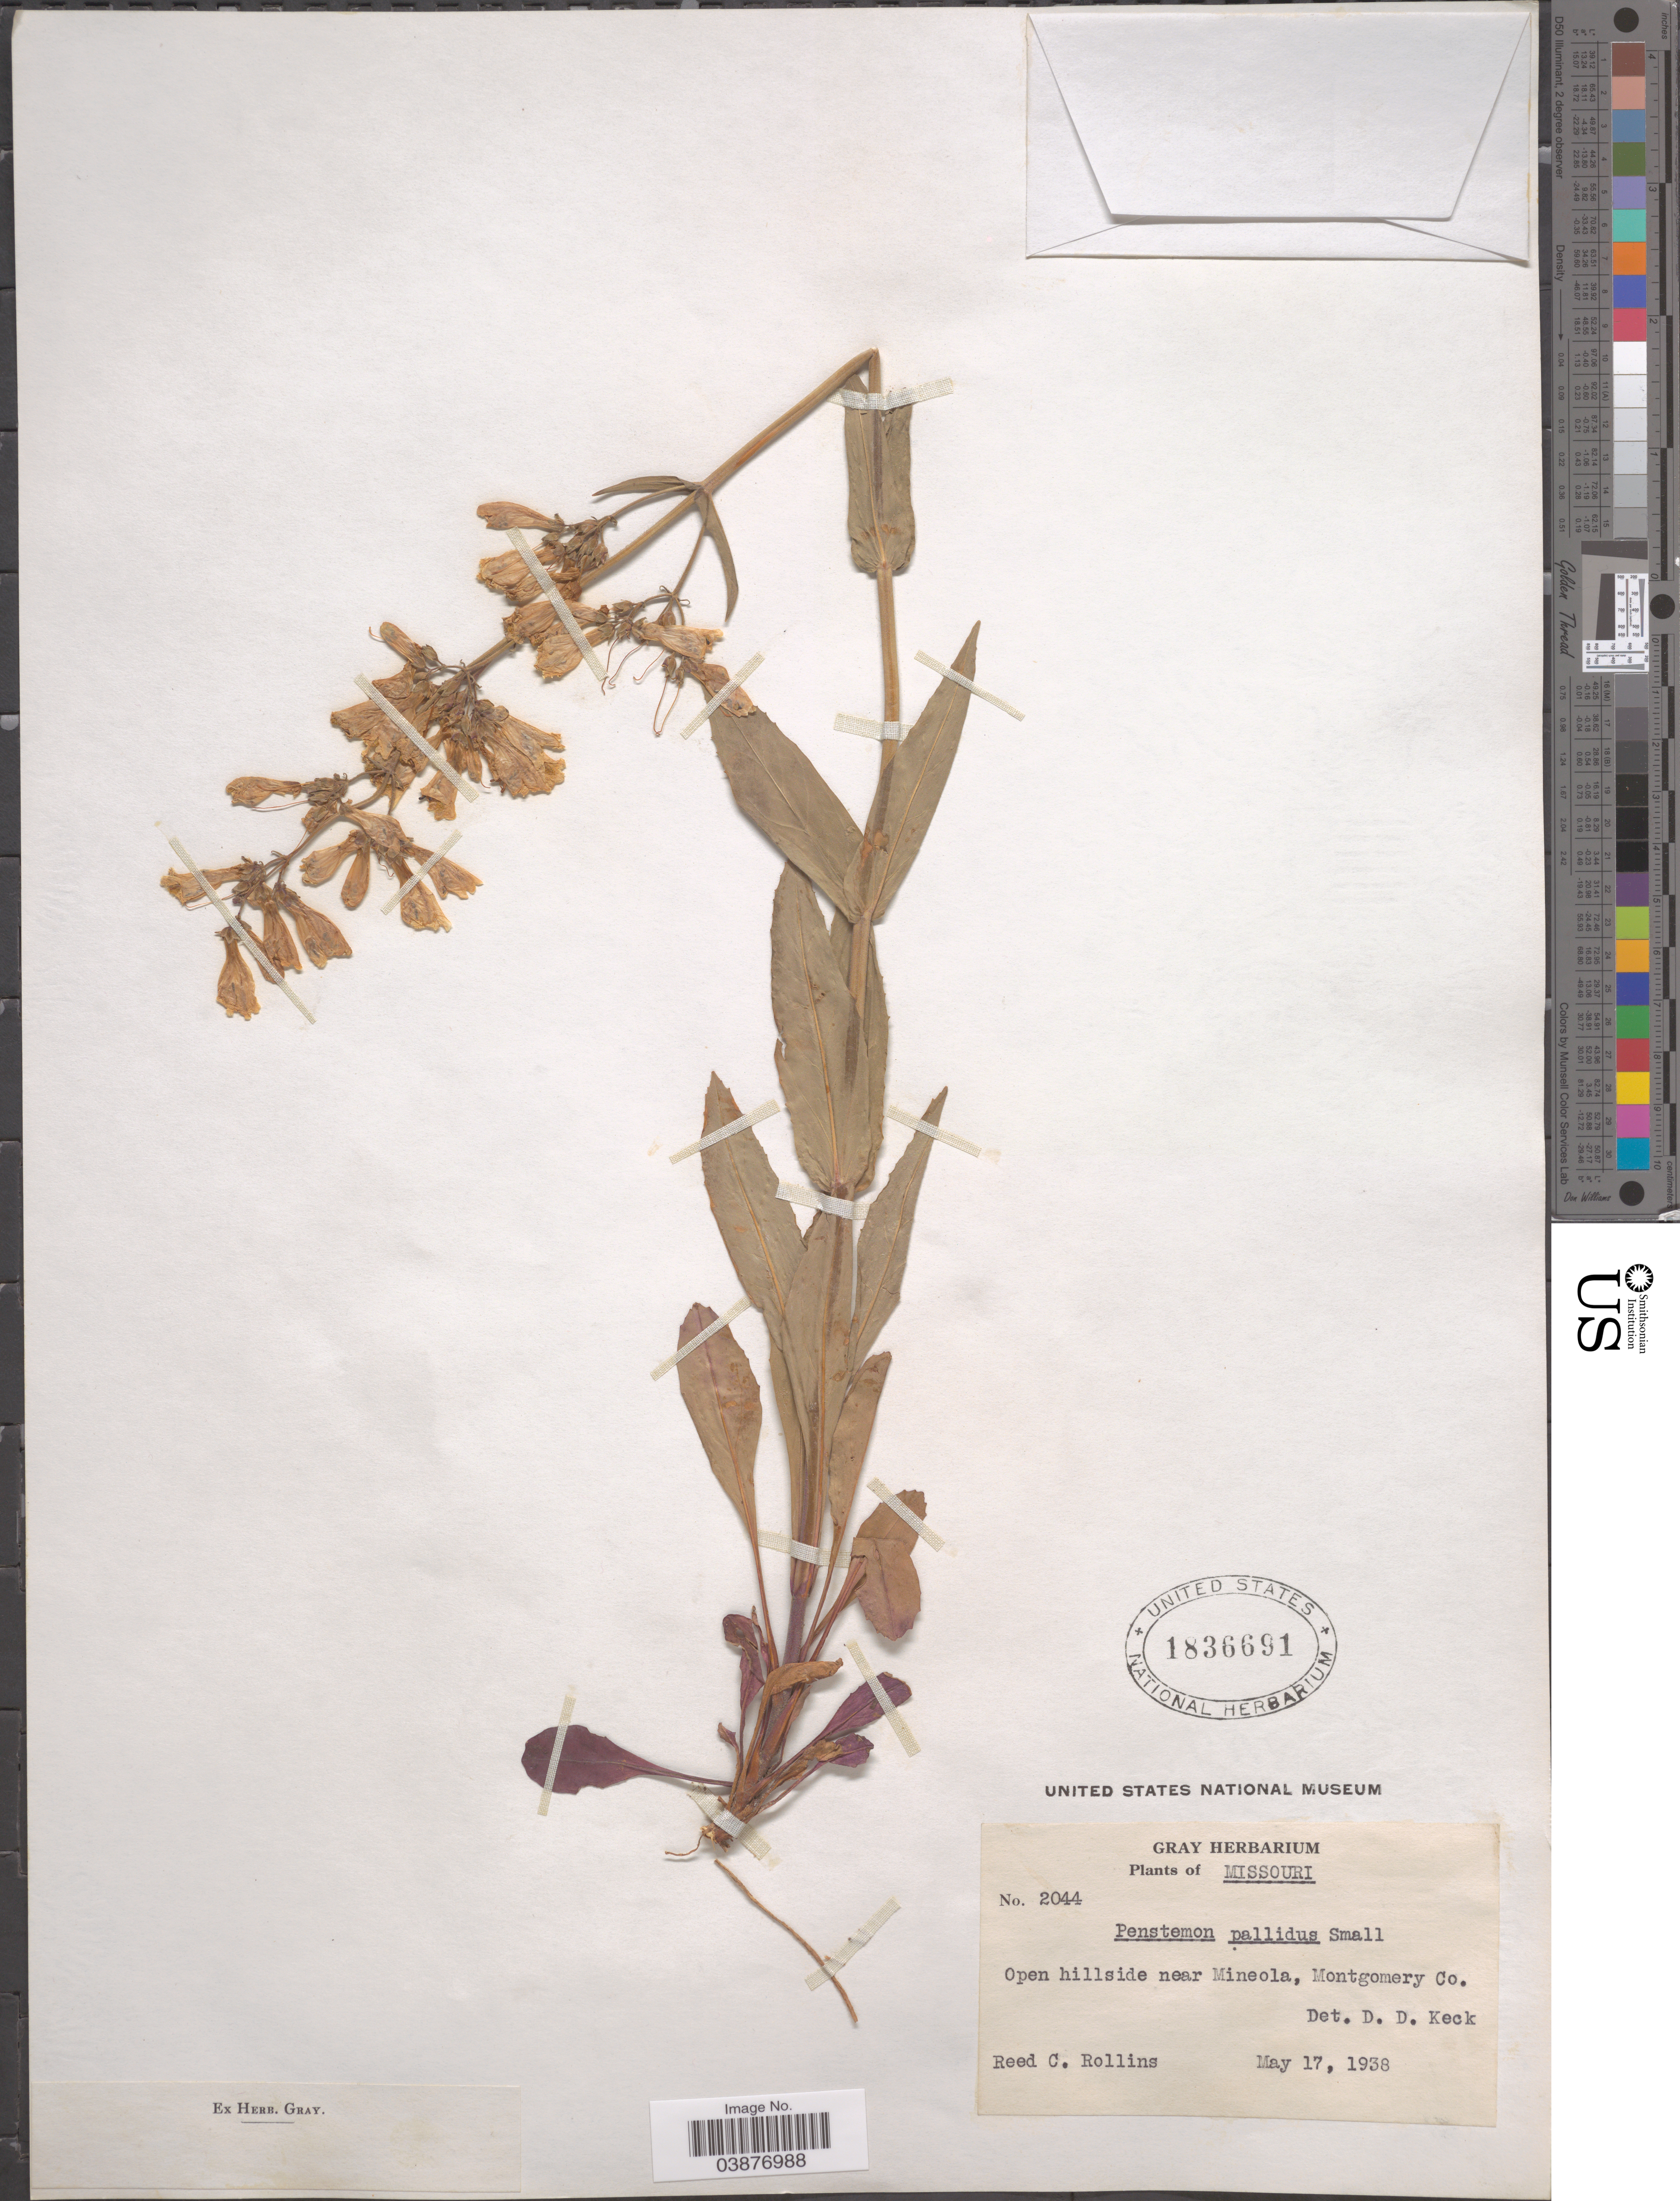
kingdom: Plantae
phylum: Tracheophyta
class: Magnoliopsida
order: Lamiales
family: Plantaginaceae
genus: Penstemon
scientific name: Penstemon pallidus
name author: Small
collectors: R. C. Rollins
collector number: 2044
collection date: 1938-05-17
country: United States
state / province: Missouri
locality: Open hillside near Mineola, Montgomery Co.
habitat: open hillside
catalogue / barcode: US 1836691